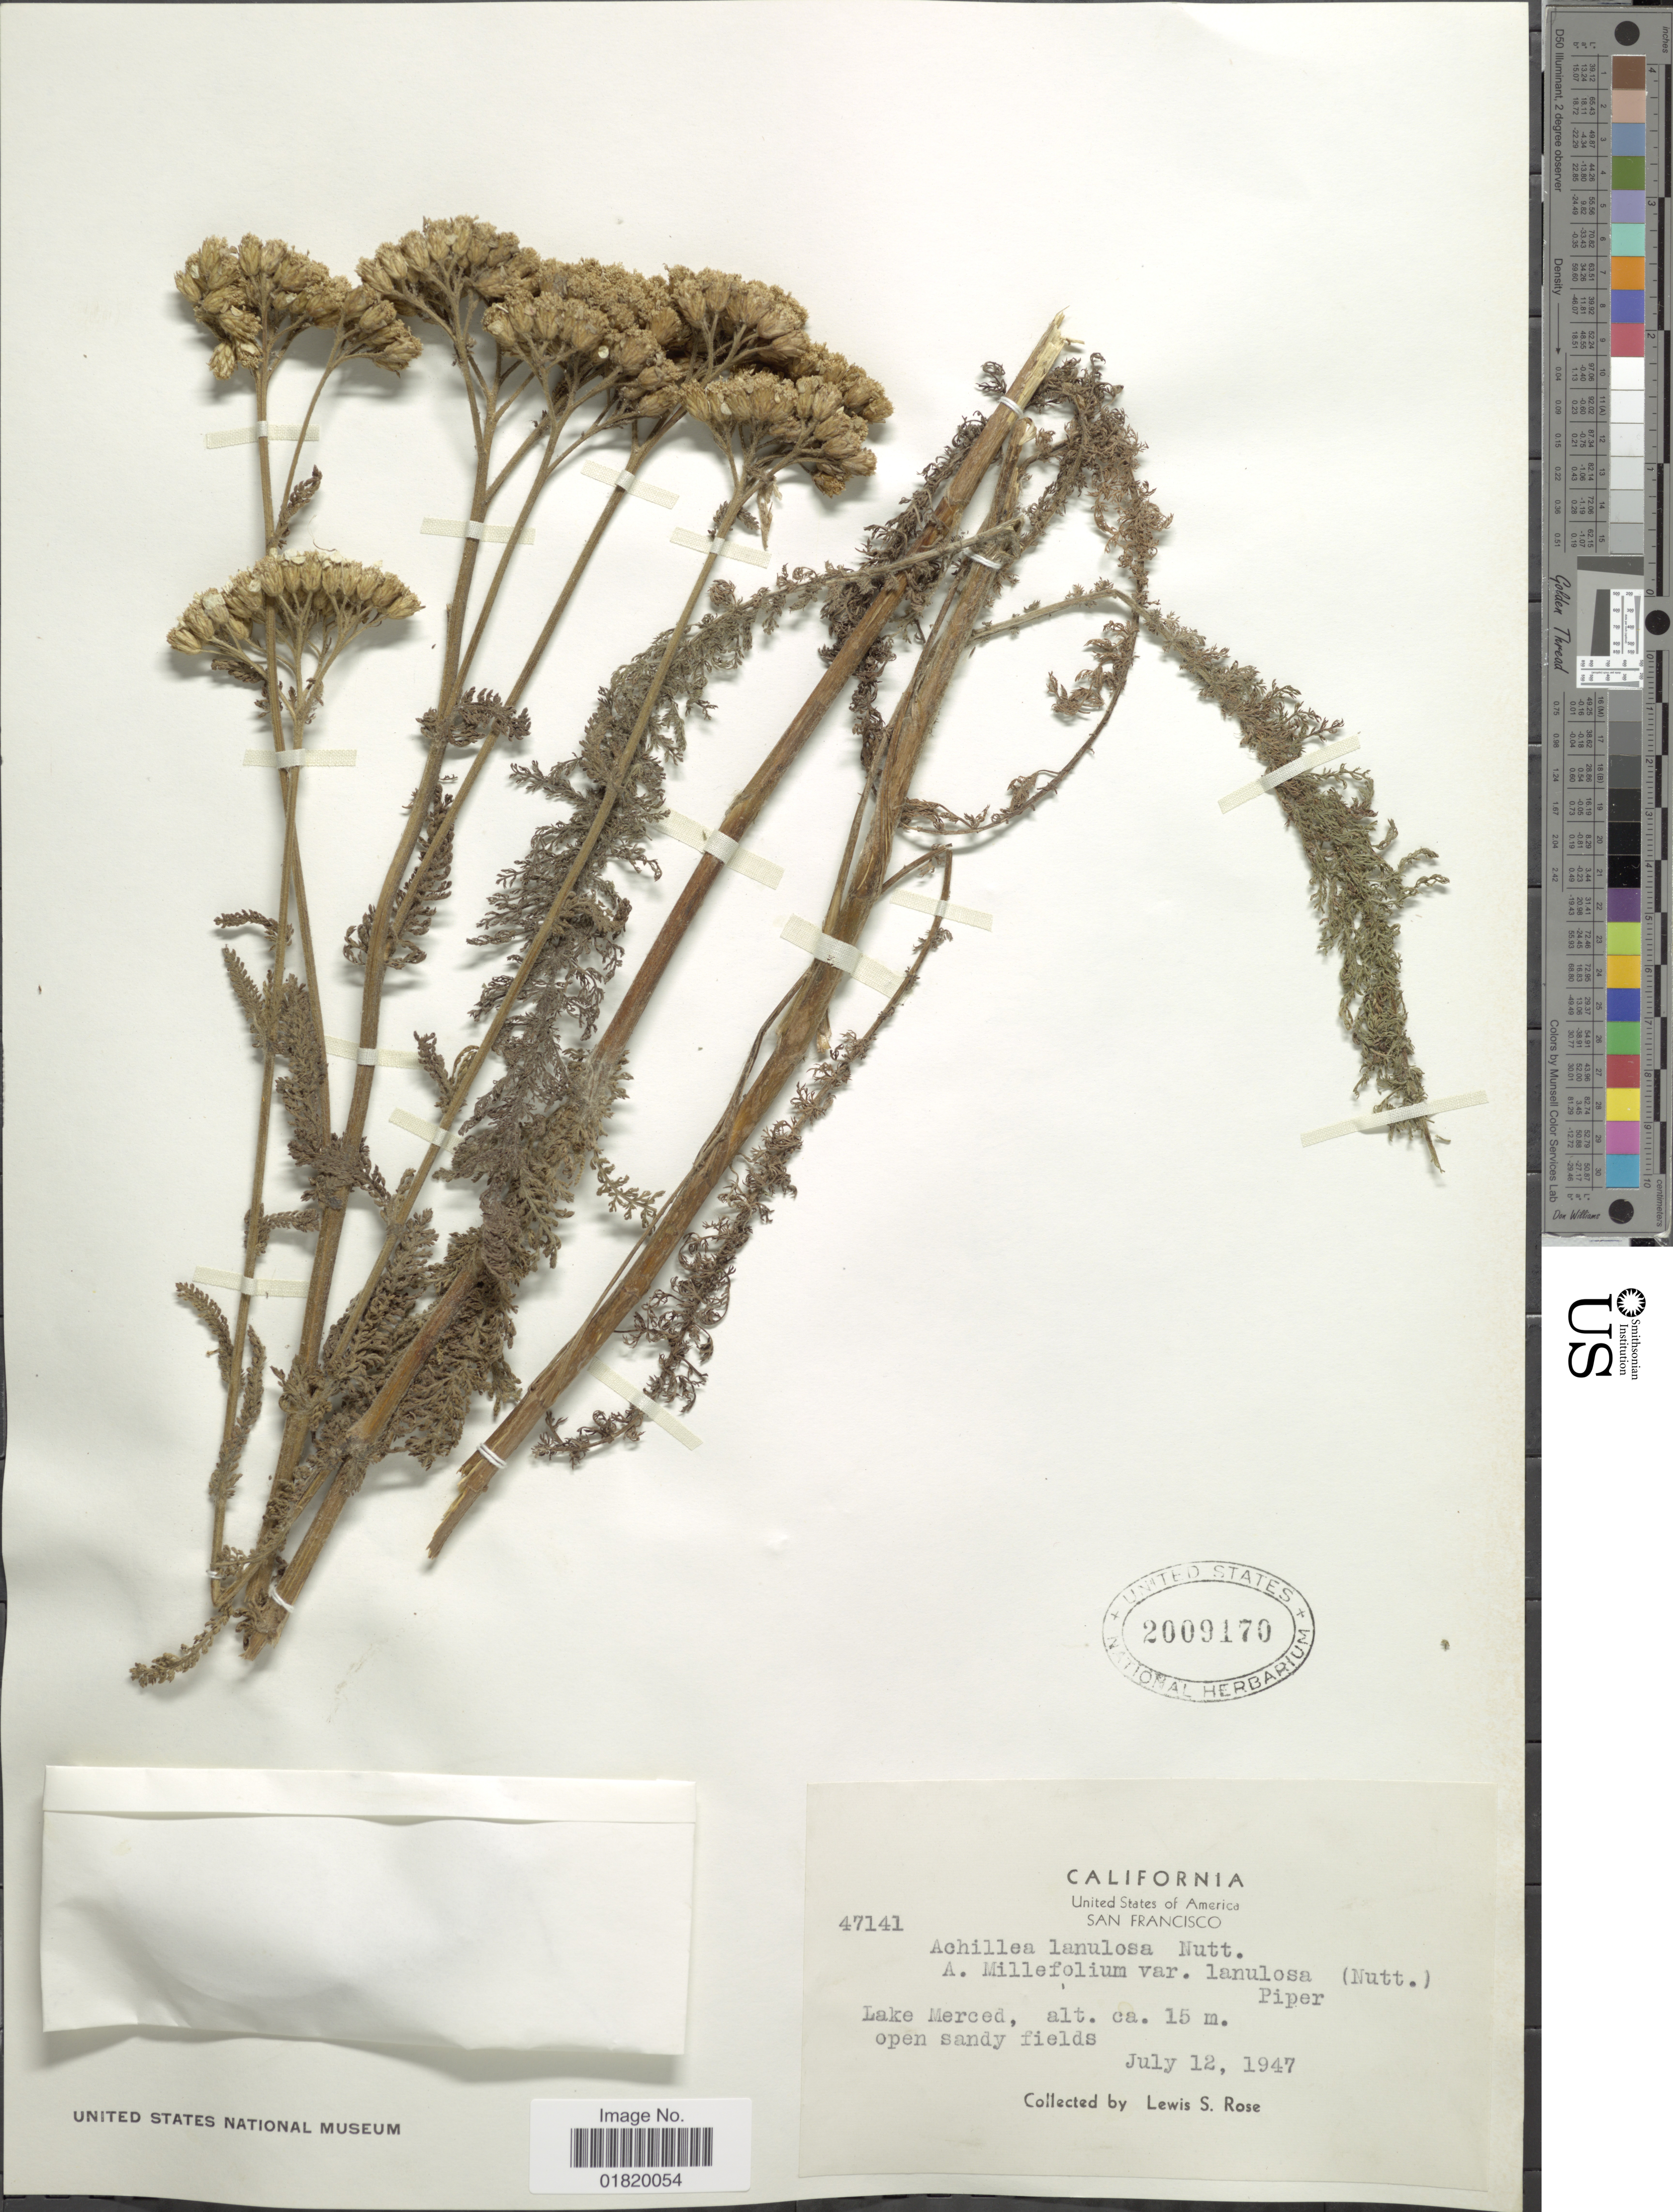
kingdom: Plantae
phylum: Tracheophyta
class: Magnoliopsida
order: Asterales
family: Asteraceae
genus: Achillea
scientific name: Achillea lanulosa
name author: Nutt.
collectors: L. S. Rose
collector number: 47141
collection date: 1947-07-12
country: United States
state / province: California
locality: Lake Merced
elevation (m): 15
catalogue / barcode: US 2009170